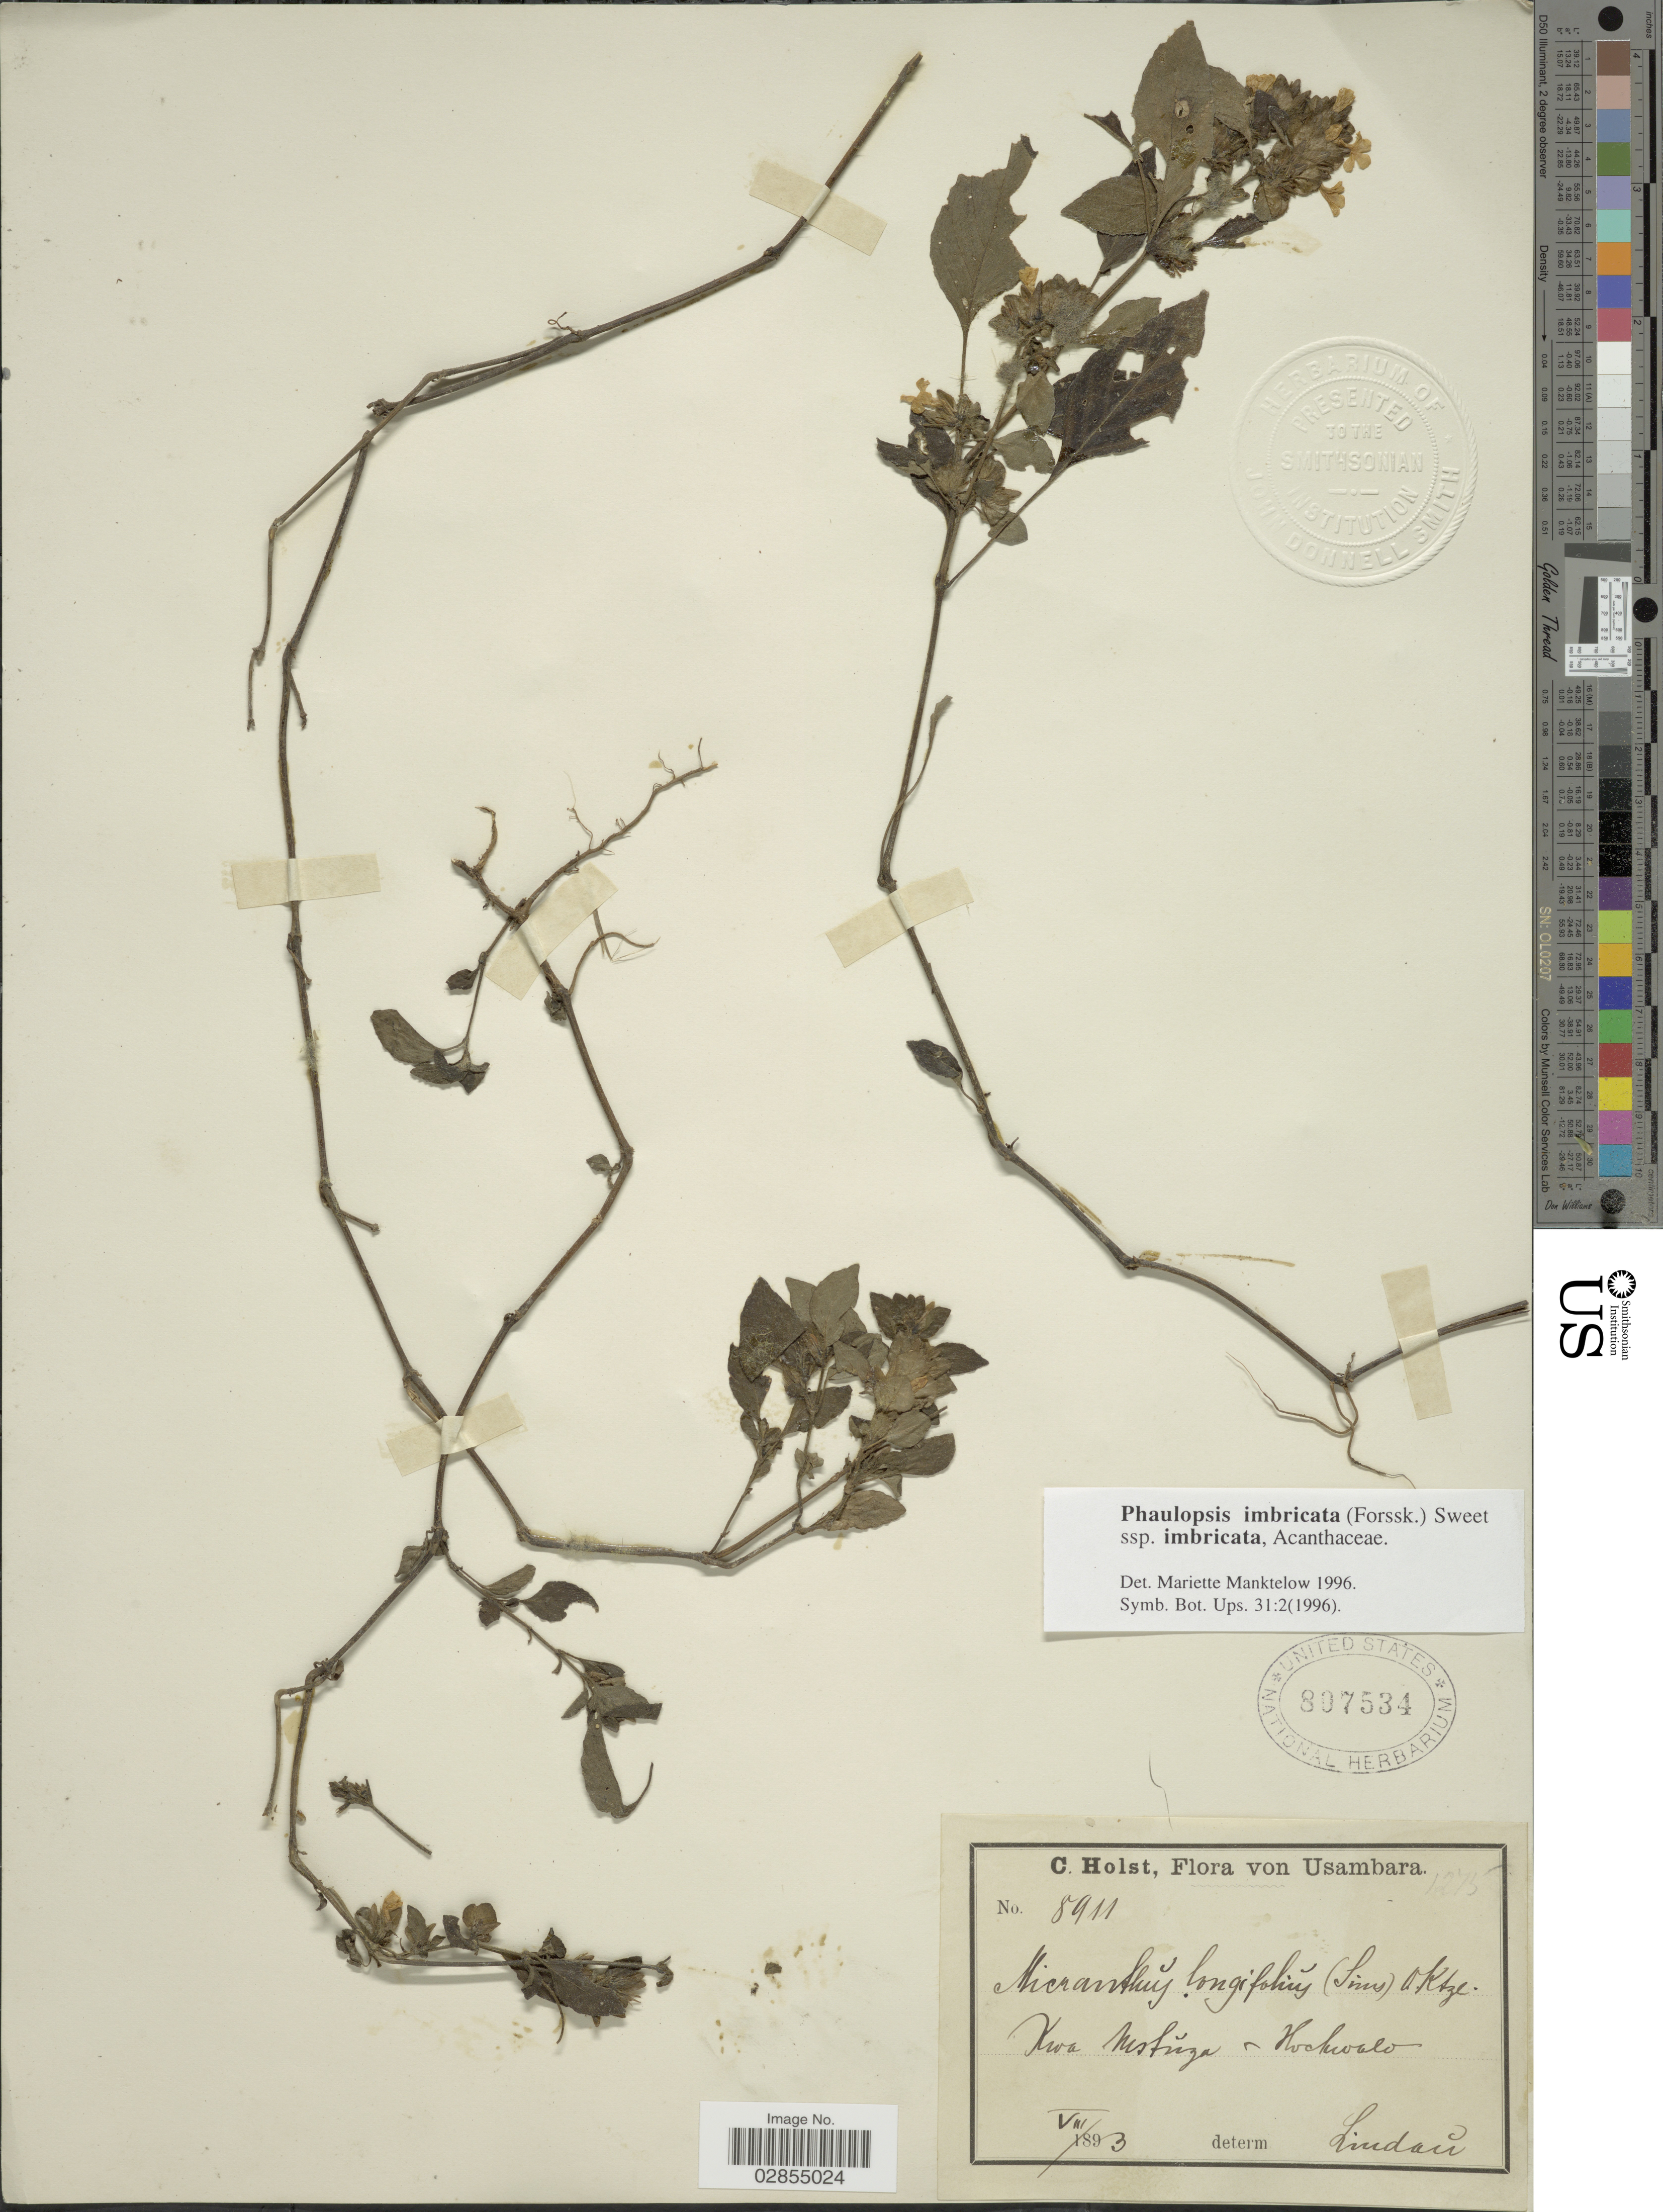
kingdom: Plantae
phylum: Tracheophyta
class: Magnoliopsida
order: Lamiales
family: Acanthaceae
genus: Phaulopsis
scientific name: Phaulopsis imbricata subsp. imbricata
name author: (Forssk.) Sweet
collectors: C. H. Holst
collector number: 8911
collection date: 1893-08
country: Tanzania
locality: Usambara, Kwa Masiza-Hockwald.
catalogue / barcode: US 807534